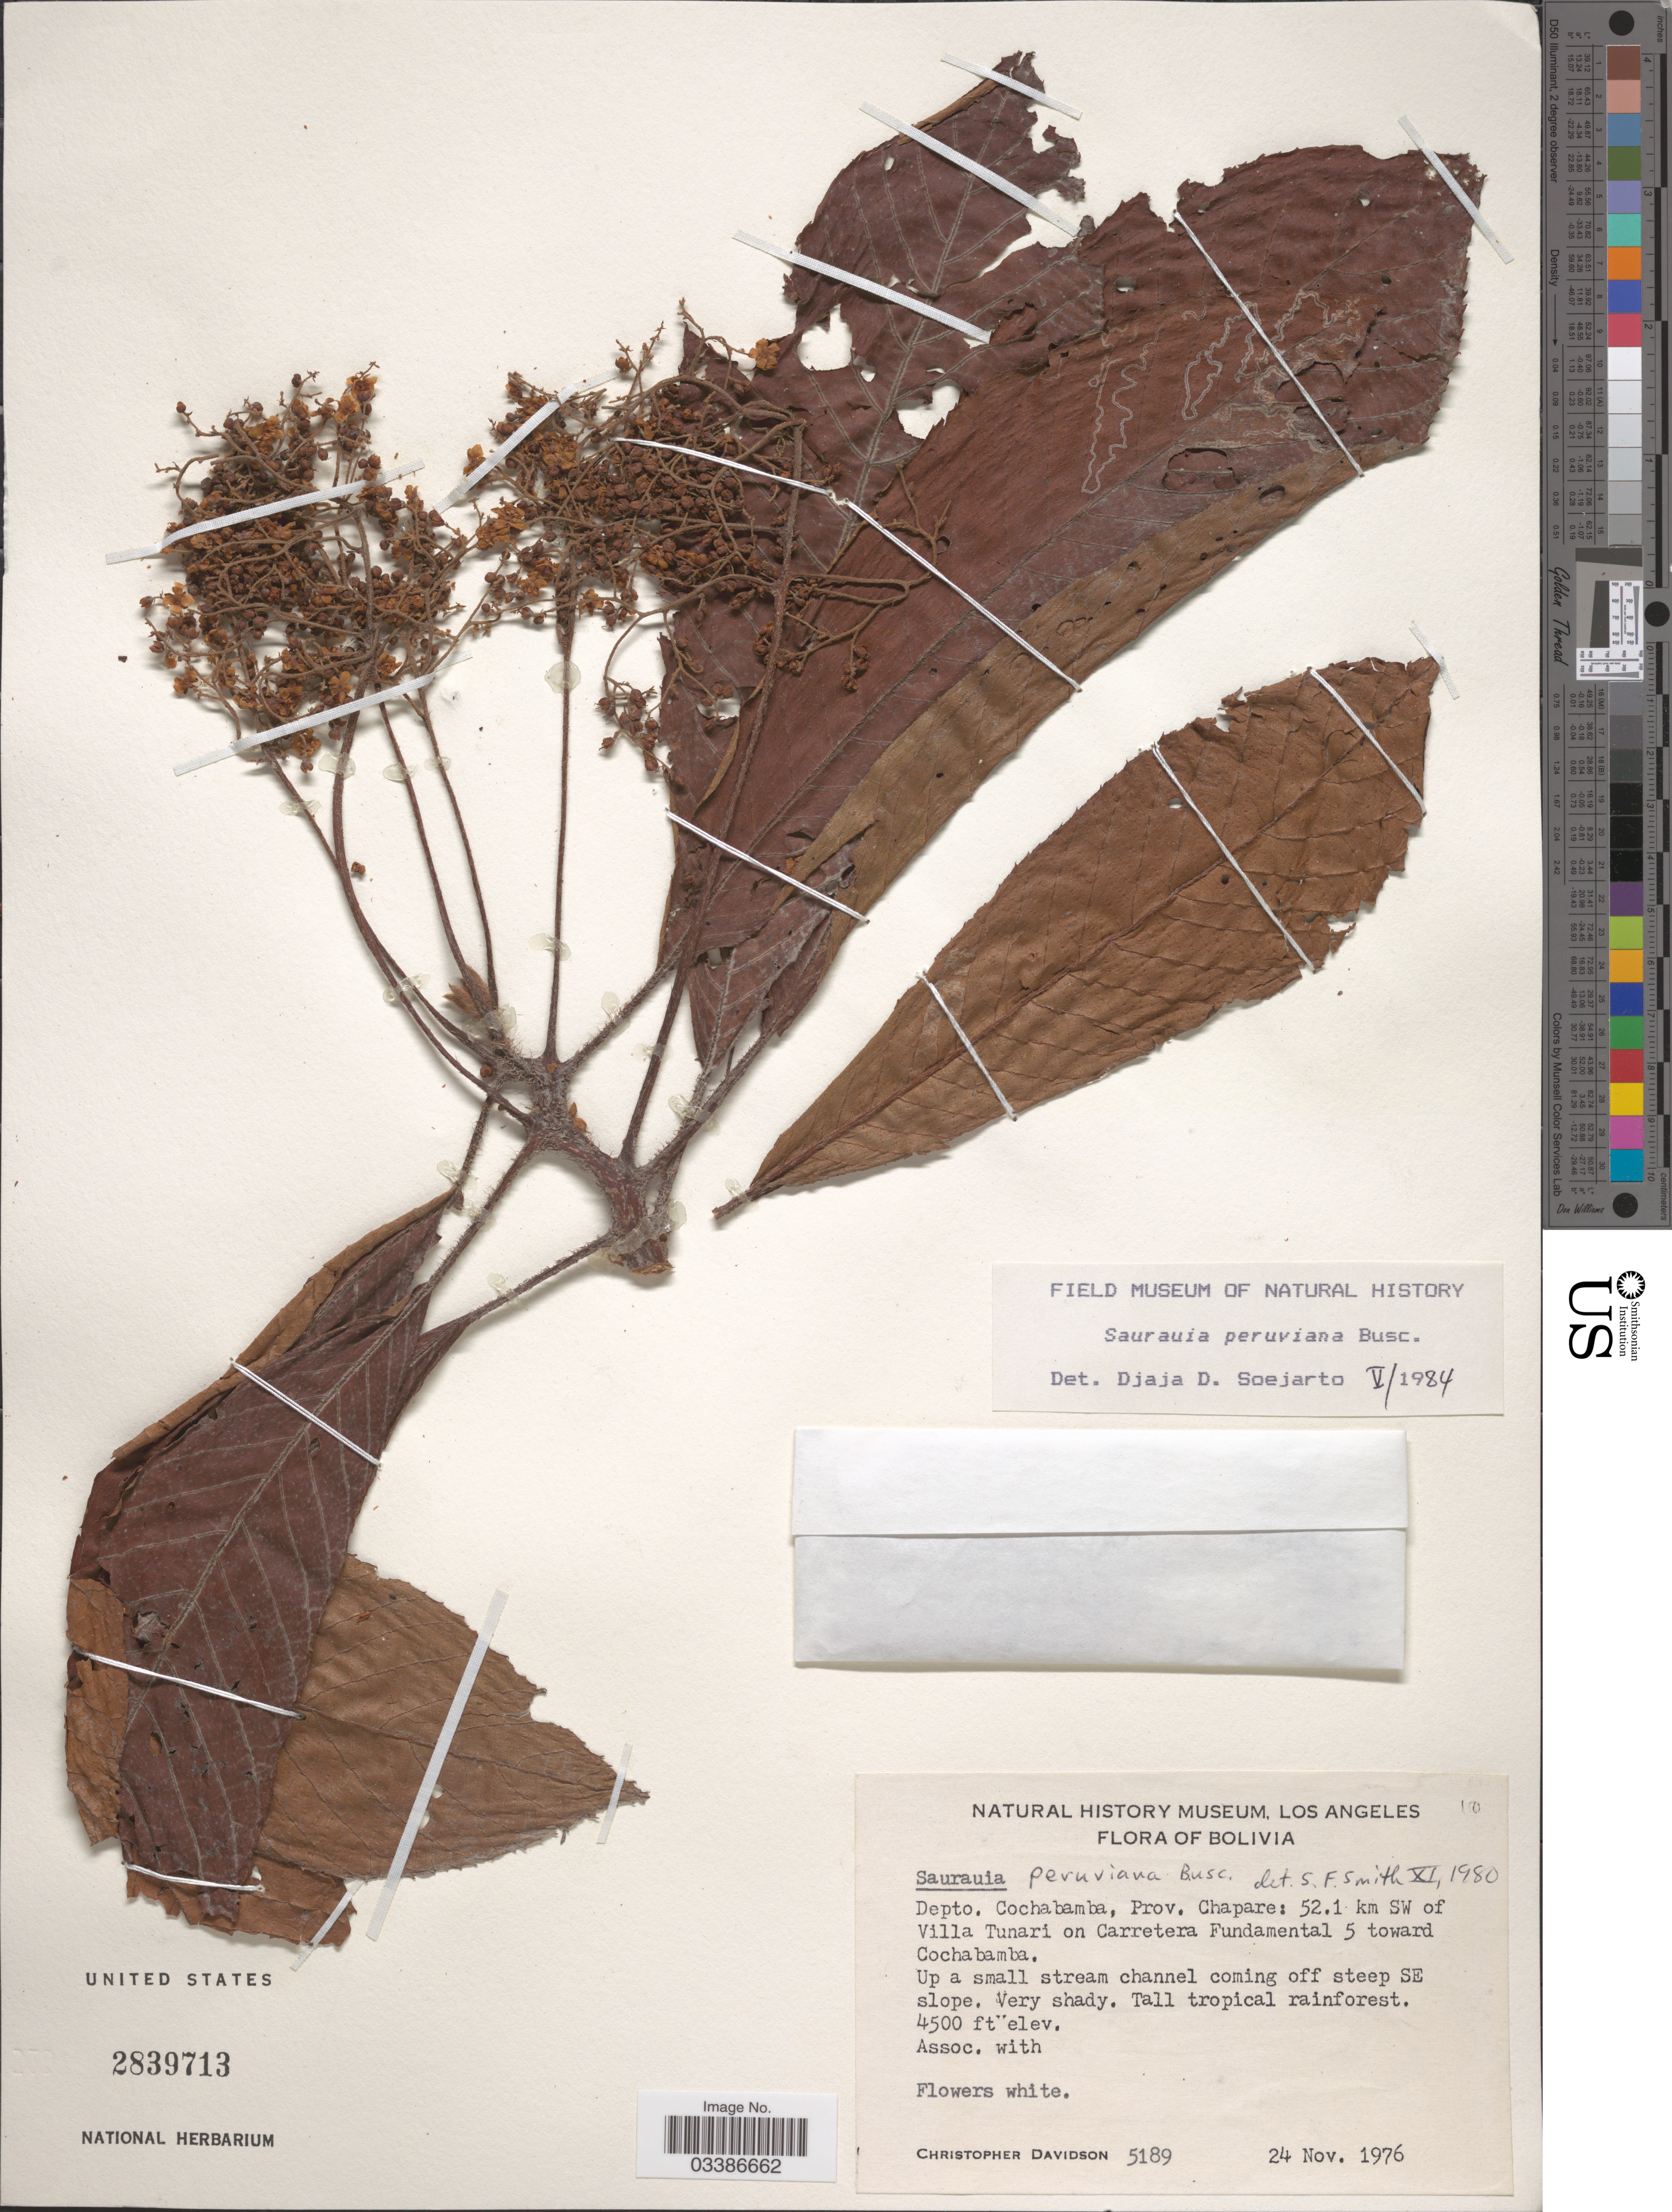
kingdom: Plantae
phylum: Tracheophyta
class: Magnoliopsida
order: Ericales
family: Actinidiaceae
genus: Saurauia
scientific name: Saurauia peruviana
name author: Buscal.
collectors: C. Davidson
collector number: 5189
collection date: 1976-11-24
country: Bolivia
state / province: Cochabamba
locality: Depto. Cochabamba, Prov. Chapare: 52.1 km SW of Villa Tunari on Carretera Fundamental 5 toward Cochabamba. Up a small stream channel coming off steep SE slope.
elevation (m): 1372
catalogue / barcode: US 2839713